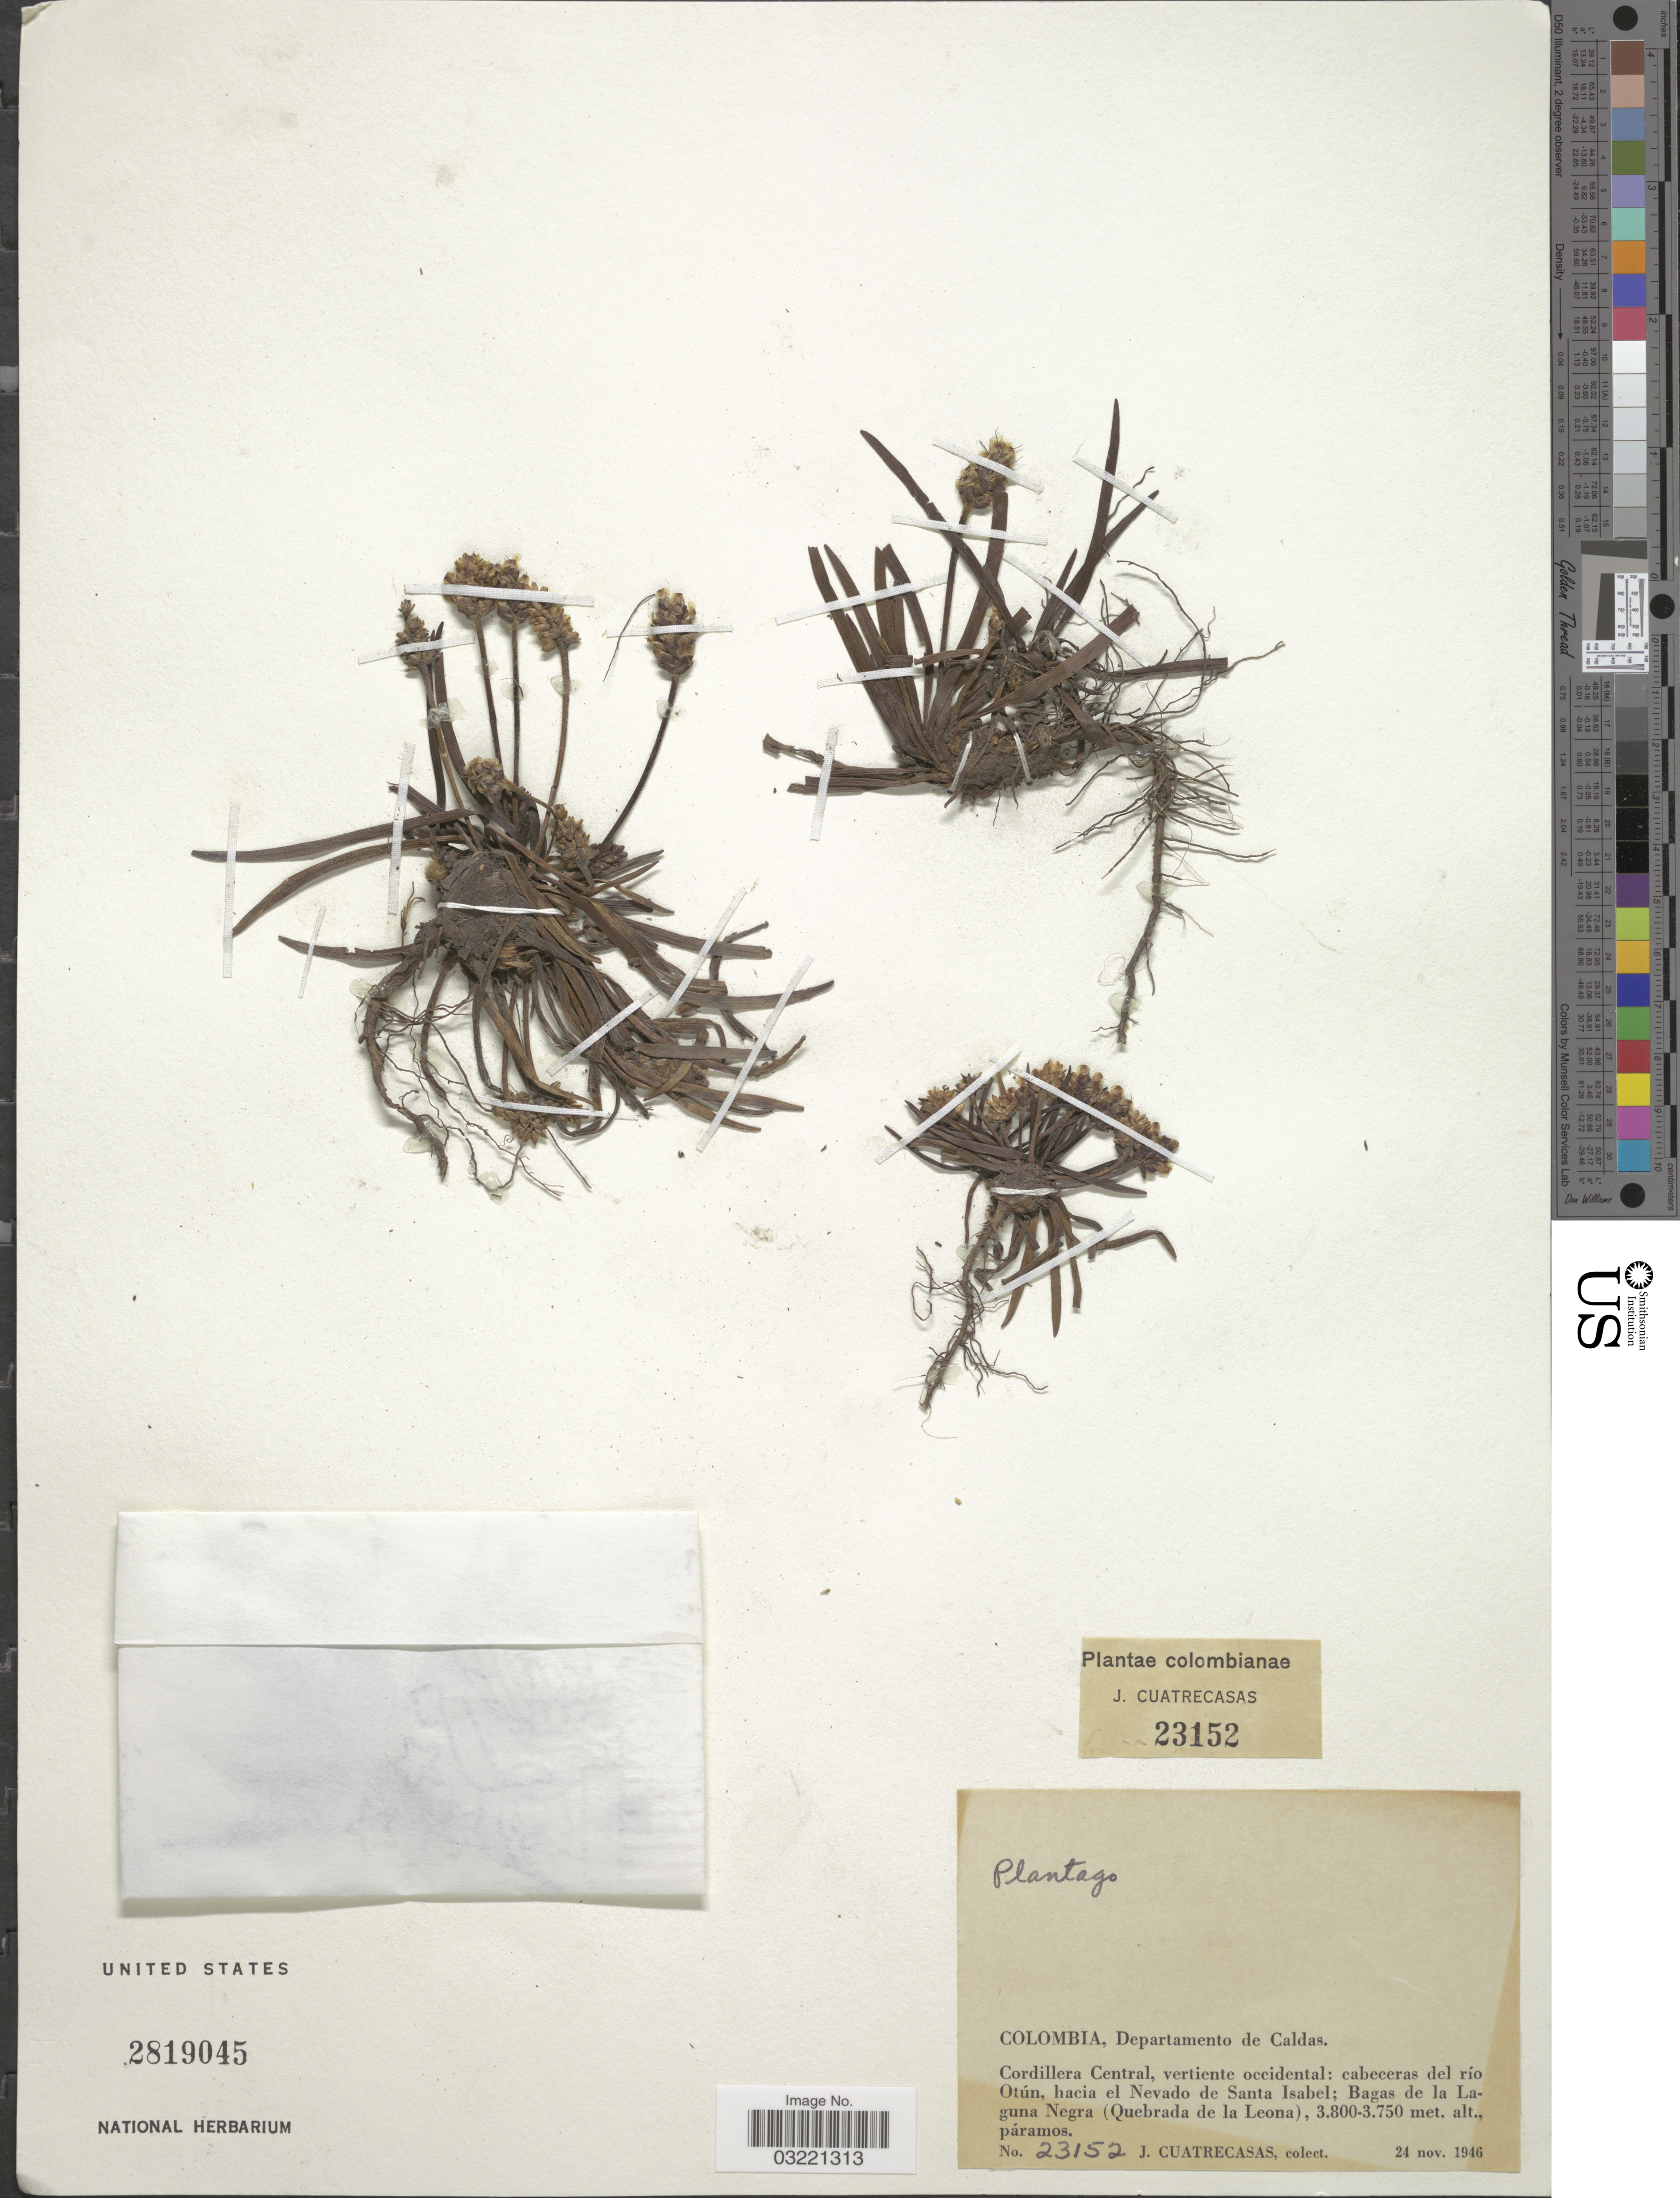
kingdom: Plantae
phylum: Tracheophyta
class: Magnoliopsida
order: Lamiales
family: Plantaginaceae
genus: Plantago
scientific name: Plantago sp.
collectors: J. Cuatrecasas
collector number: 23152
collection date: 1946-11-24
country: Colombia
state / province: Caldas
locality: Departamento de Caldas. Cordillera Central, vertiente occidental: cabeceras del río Otún, hacia el Nevado de Santa Isabel; Bagas de la Laguna Negra (Quebrada de la Leona).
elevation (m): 3750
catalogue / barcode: US 2819045